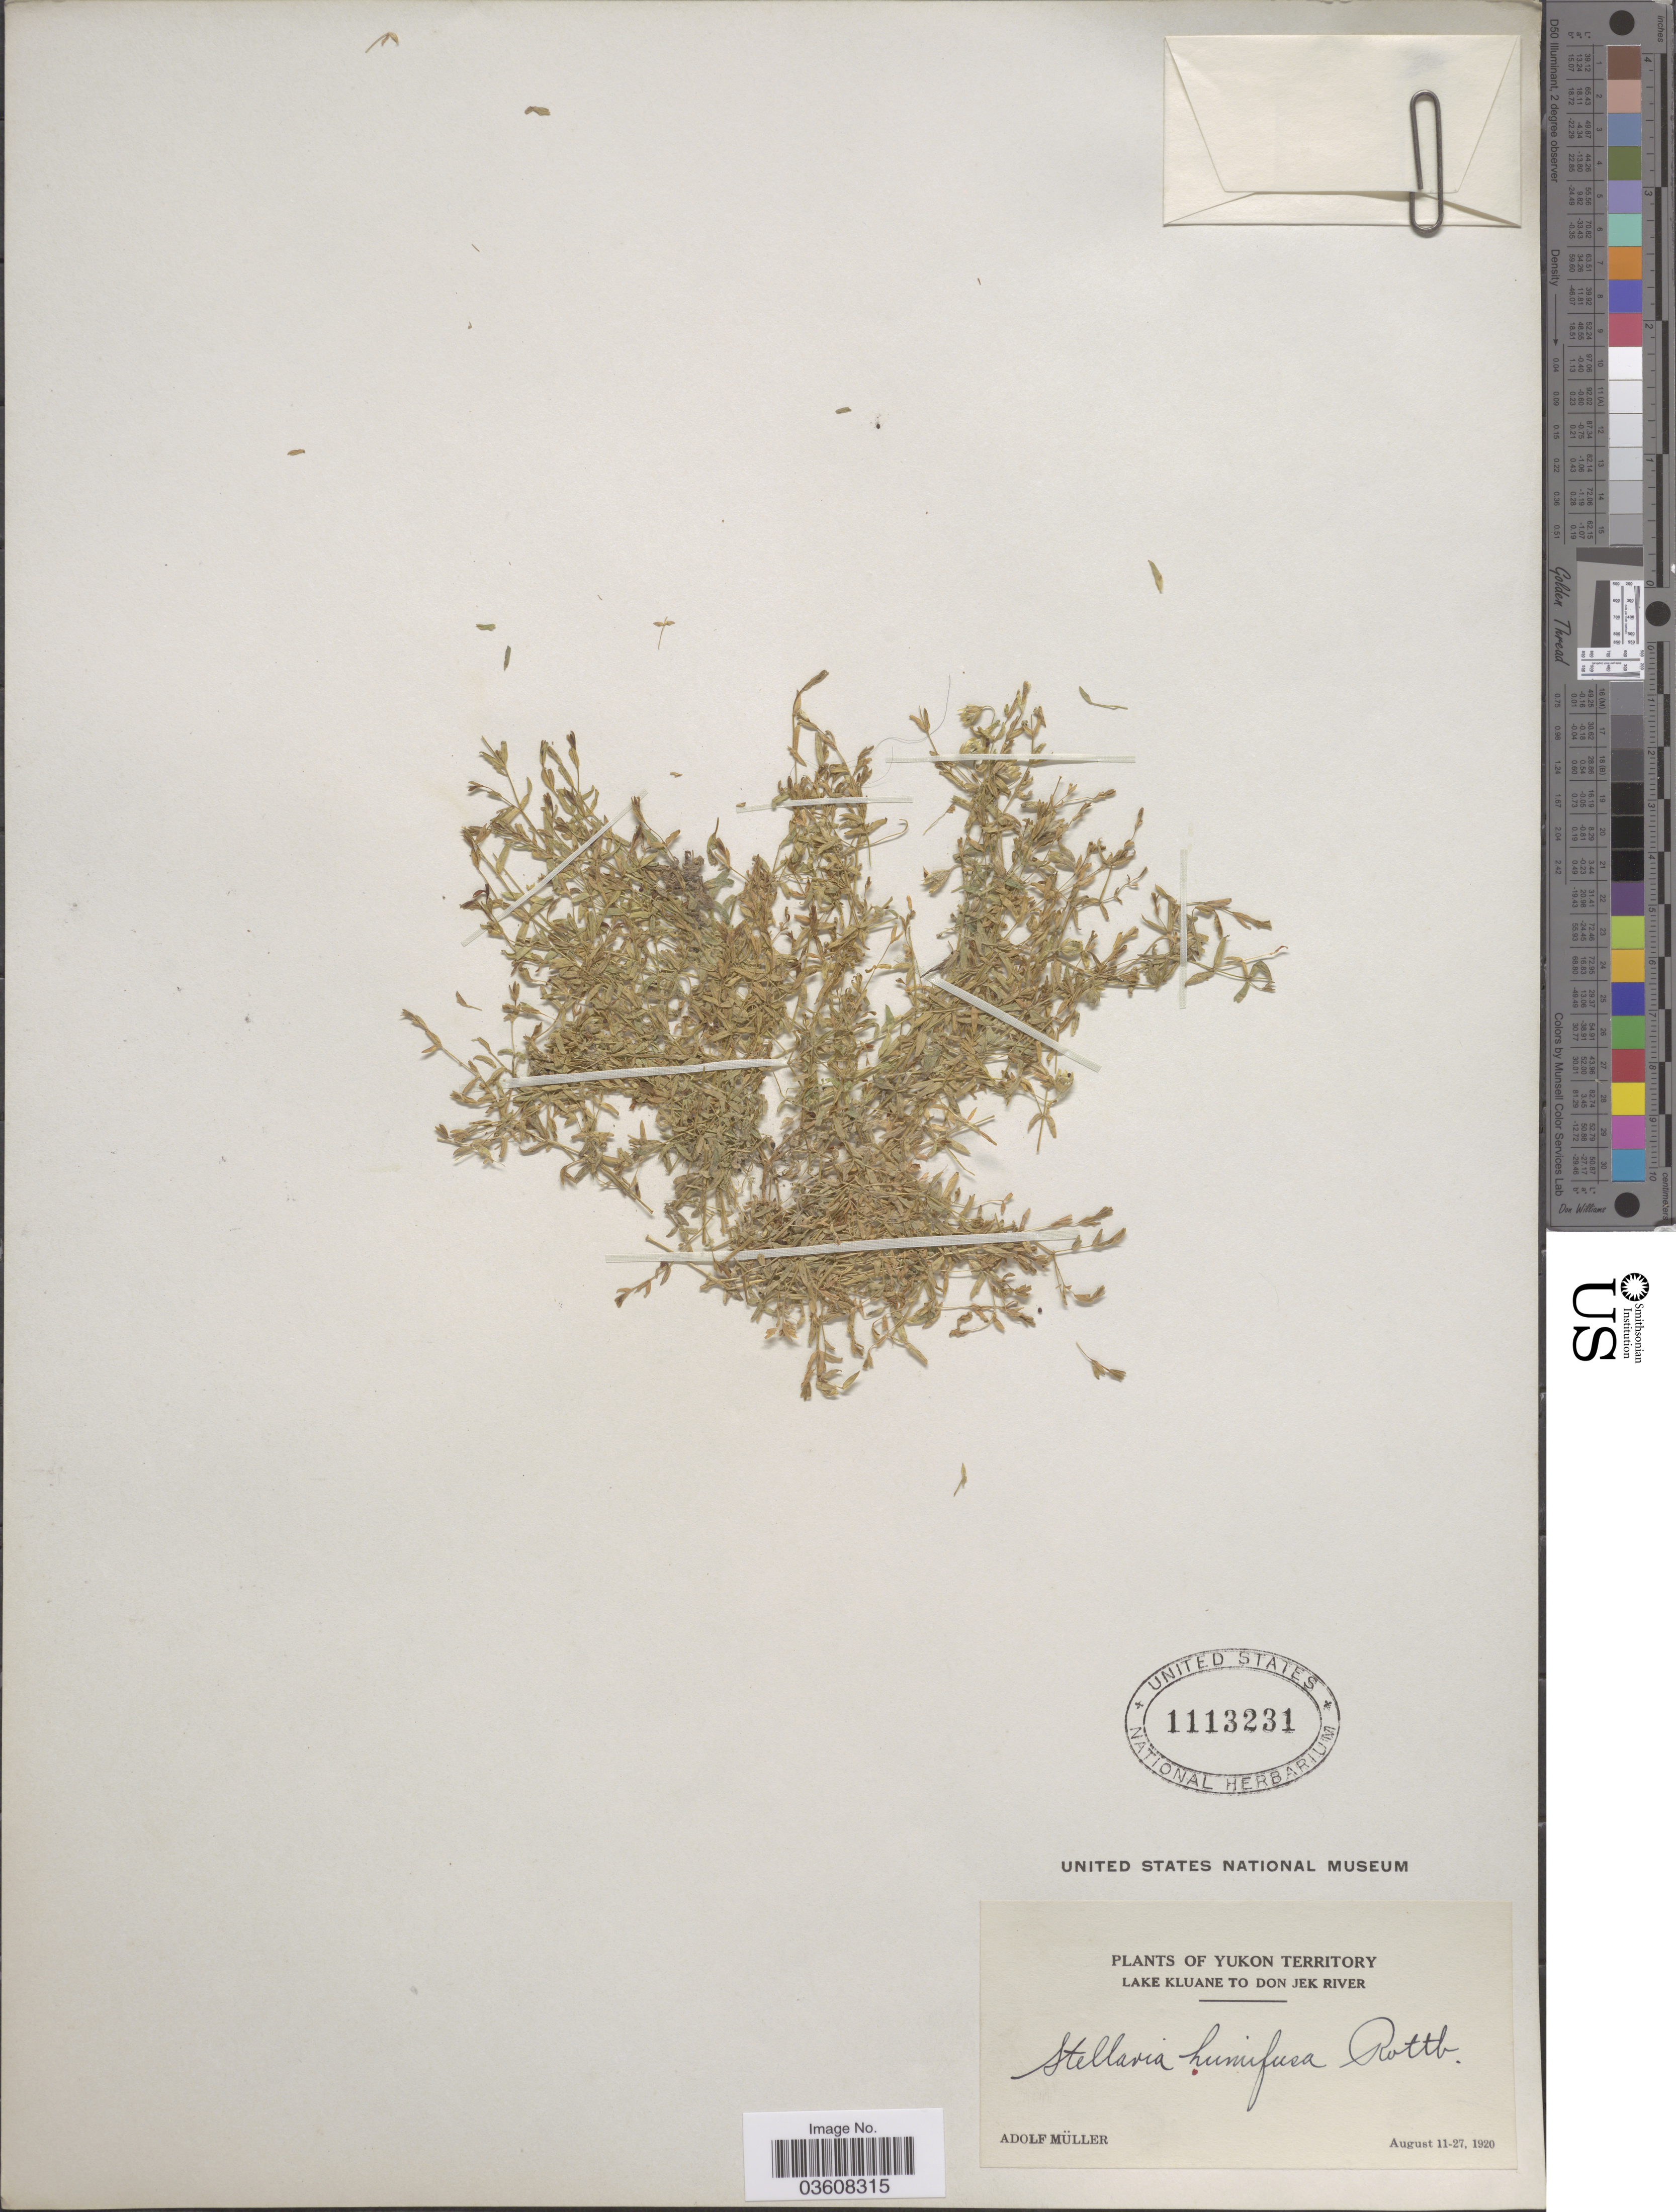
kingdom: Plantae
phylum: Tracheophyta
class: Magnoliopsida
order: Caryophyllales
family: Caryophyllaceae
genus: Stellaria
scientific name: Stellaria humifusa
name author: Rottb.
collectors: A. Muller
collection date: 1920-08-11/1920-08-27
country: Canada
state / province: Yukon Territory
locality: Lake Kluane to Don Jek River.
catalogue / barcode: US 1113231